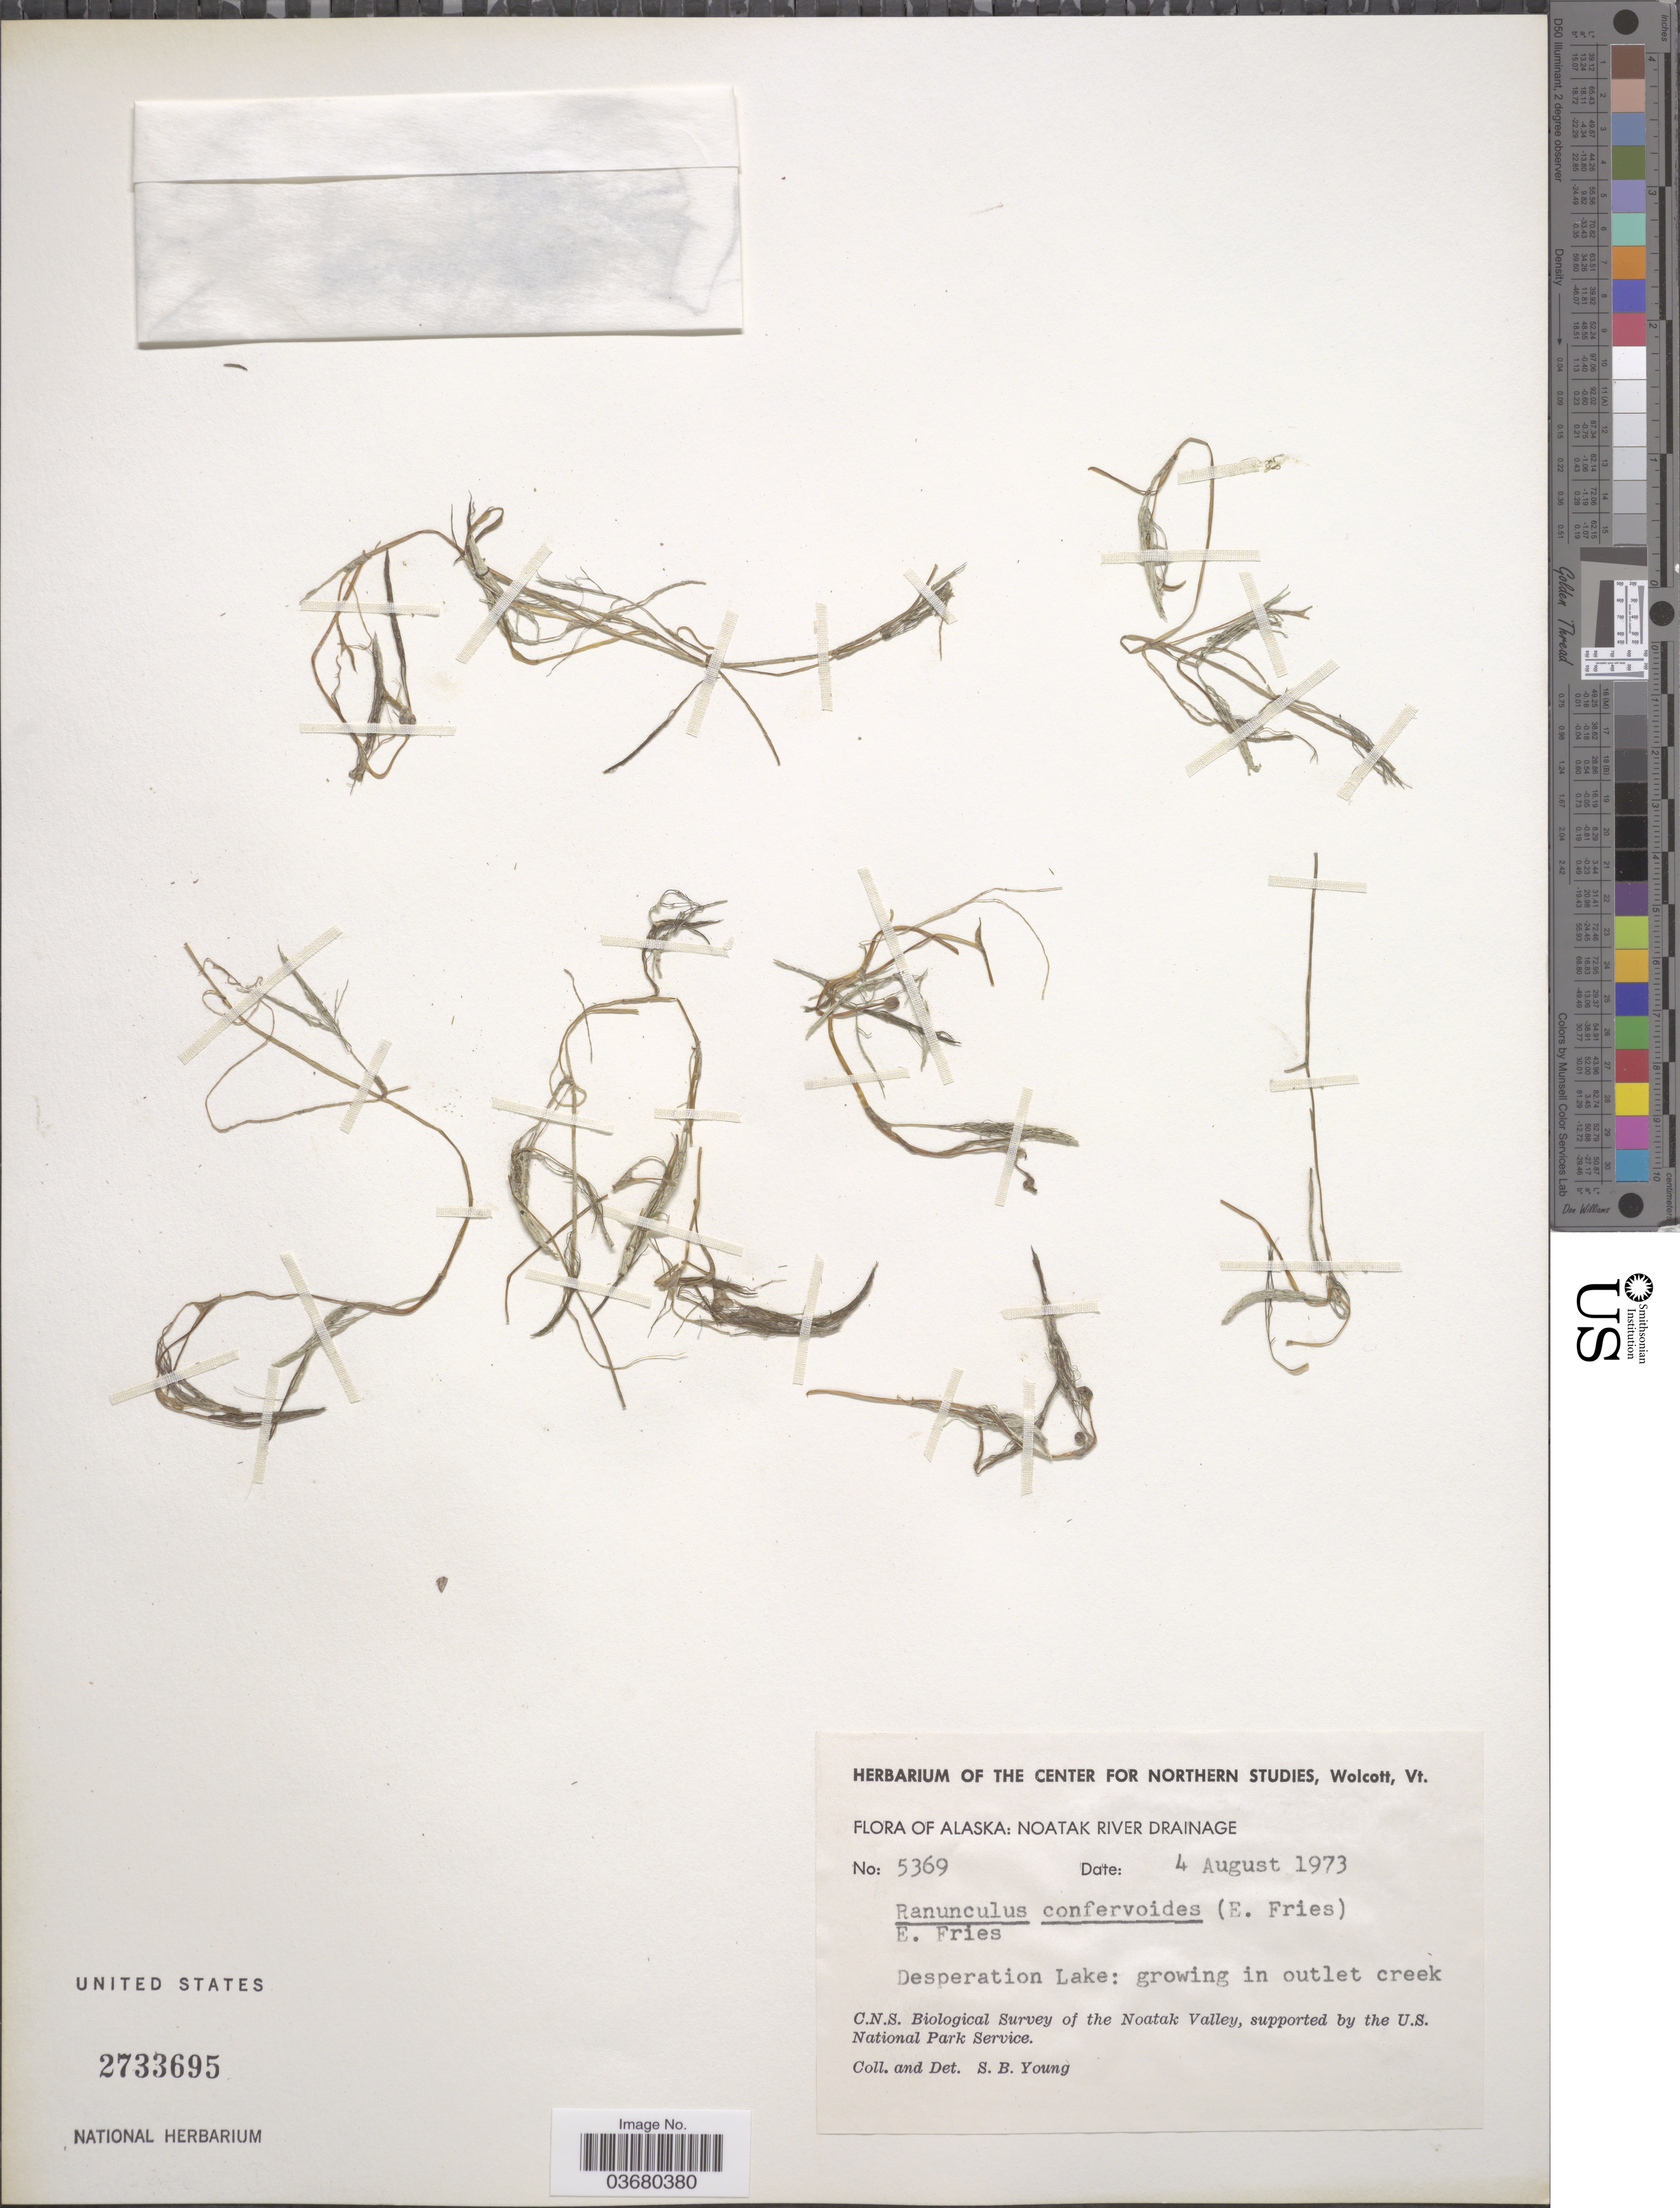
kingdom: Plantae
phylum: Tracheophyta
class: Magnoliopsida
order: Ranunculales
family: Ranunculaceae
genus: Ranunculus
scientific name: Ranunculus trichophyllus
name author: Chaix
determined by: Strong, Mark T., (BOT), Smithsonian Institution - National Museum of Natural History (UNITED STATES)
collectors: S. Young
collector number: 5369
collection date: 1973-08-04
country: United States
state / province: Alaska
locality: Noatak River Drainage. Desperation Lake: growing in outlet creek. Noatak Valley.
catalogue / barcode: US 2733695